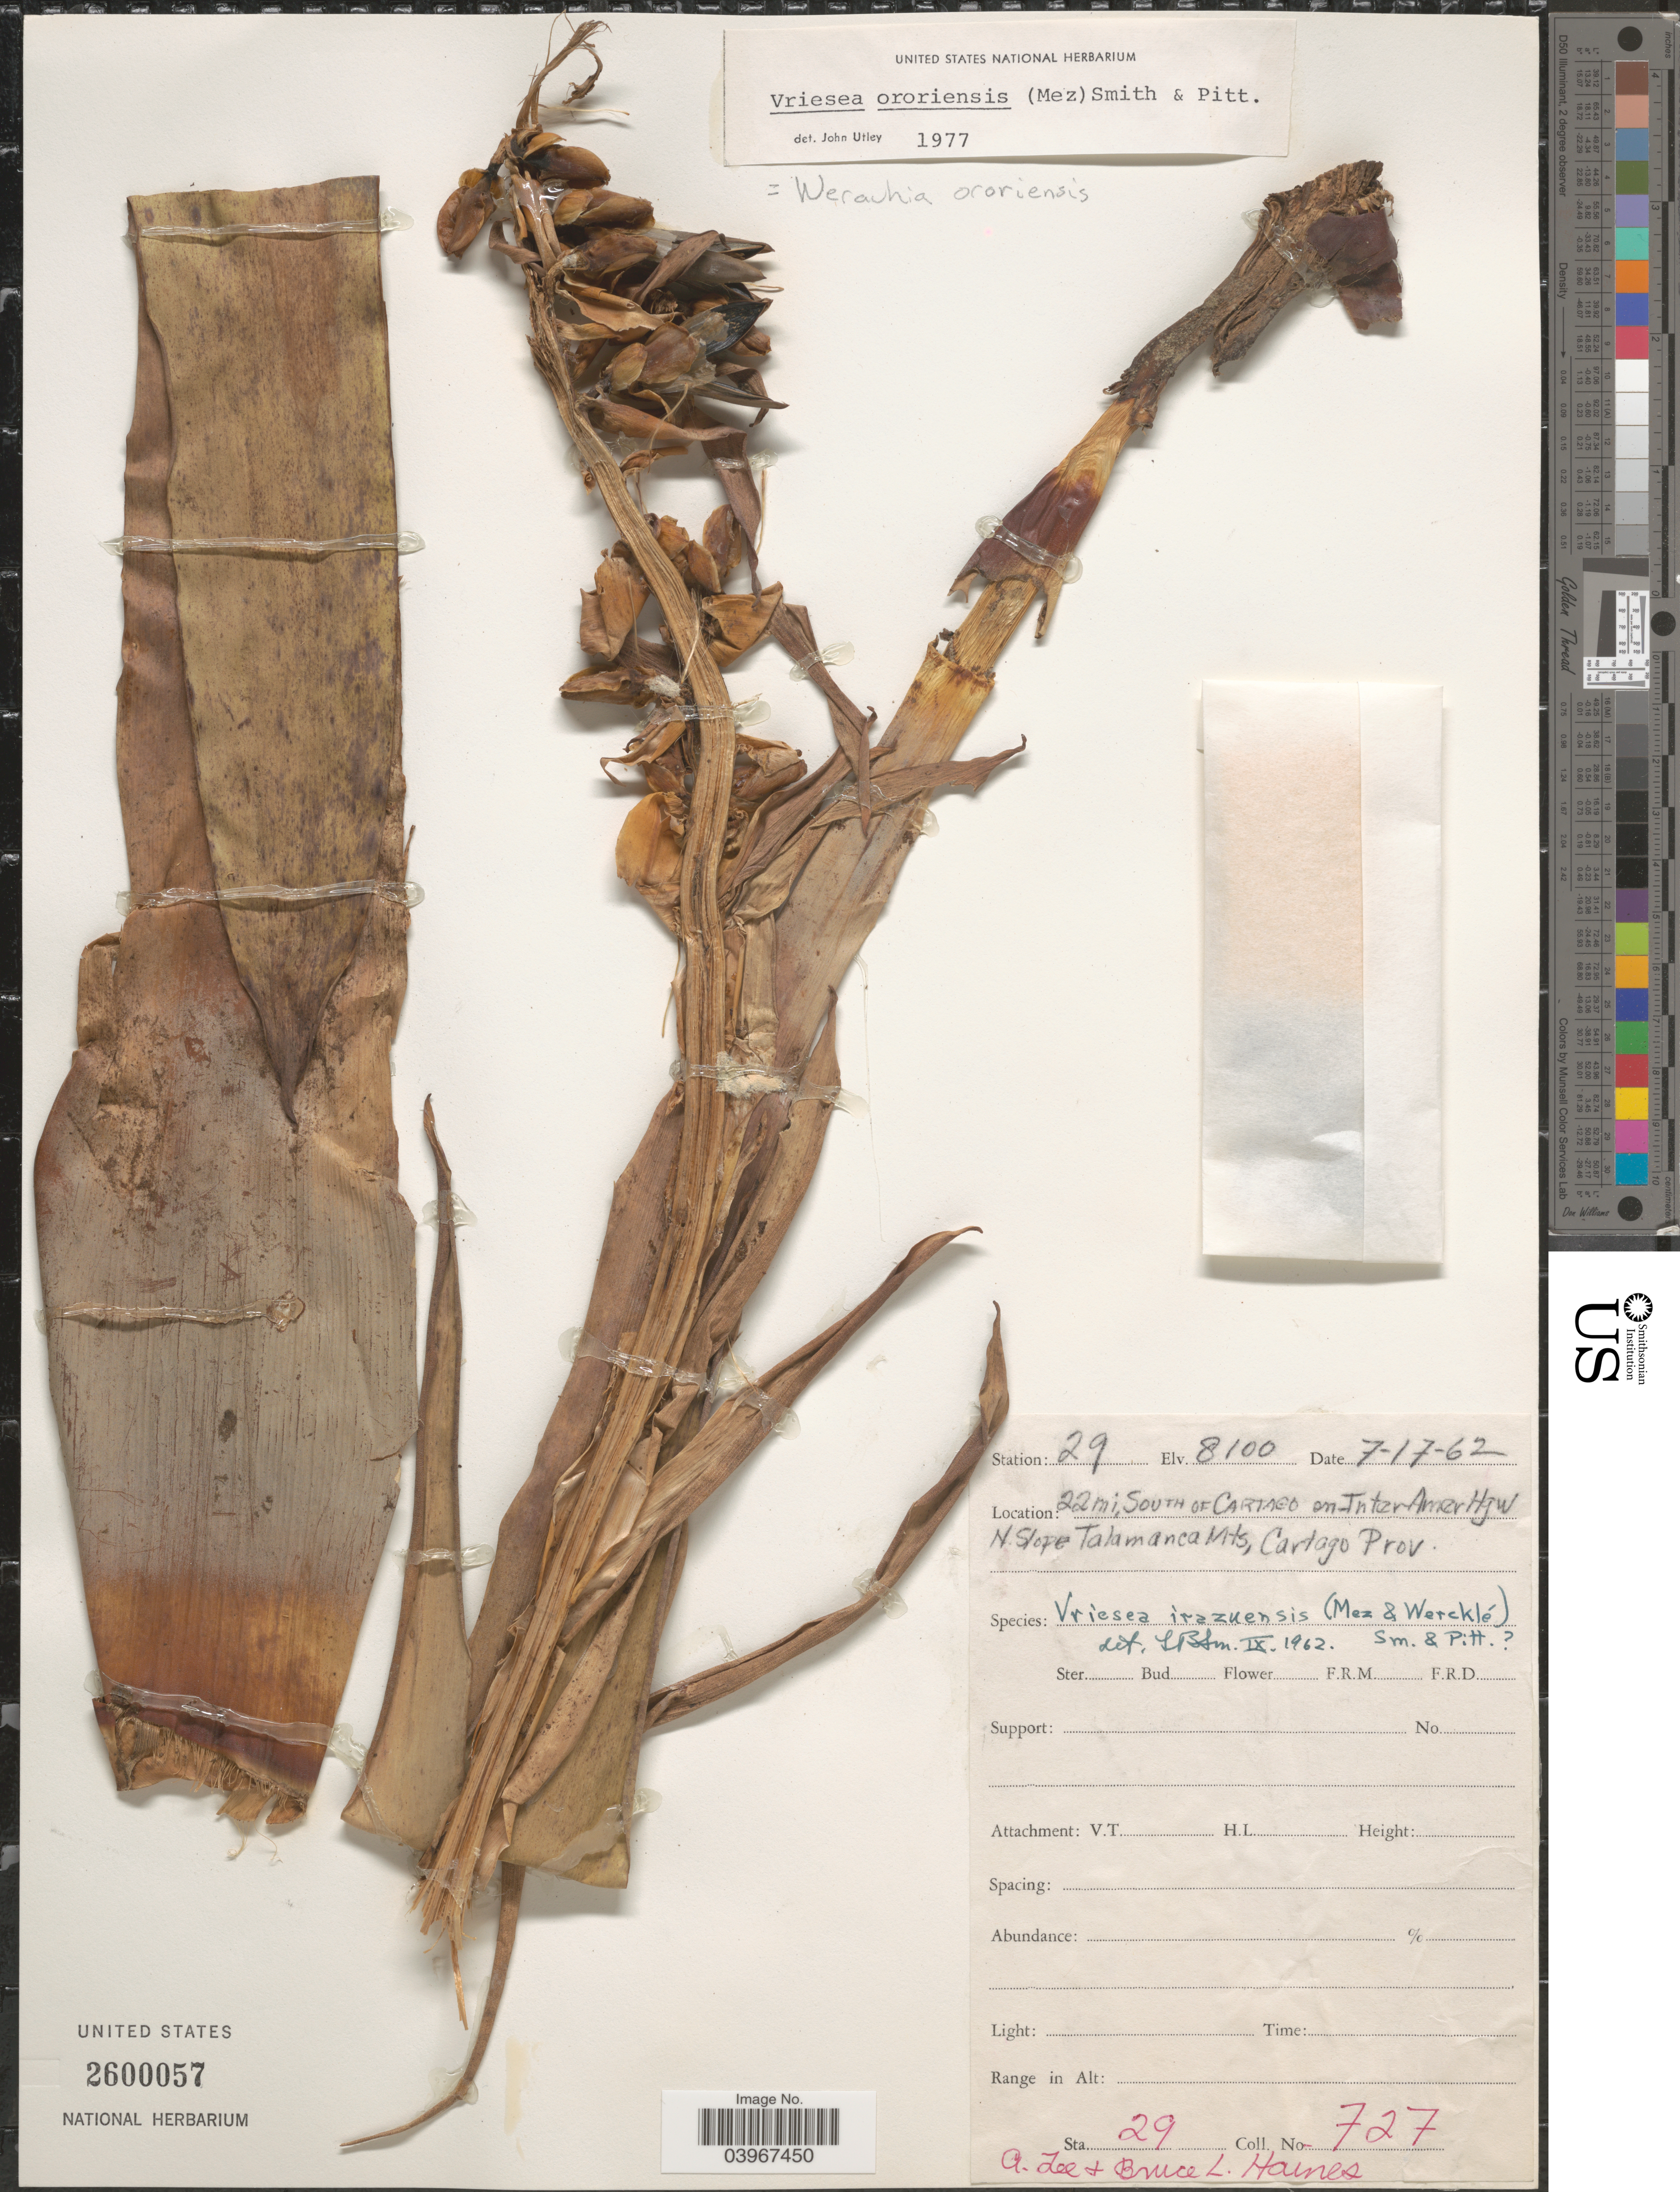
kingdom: Plantae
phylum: Tracheophyta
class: Liliopsida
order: Poales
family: Bromeliaceae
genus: Werauhia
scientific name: Werauhia ororiensis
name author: (Mez) J.R. Grant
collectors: A. L. Haines & B. L. Haines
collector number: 727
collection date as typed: Transcribed d/m/y: 17/7/62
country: Costa Rica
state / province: Cartago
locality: Station 29. 22 mi. South of Cartago on Inter-Amer Hgw. N Slope of Talamanca Mts.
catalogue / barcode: US 2600057